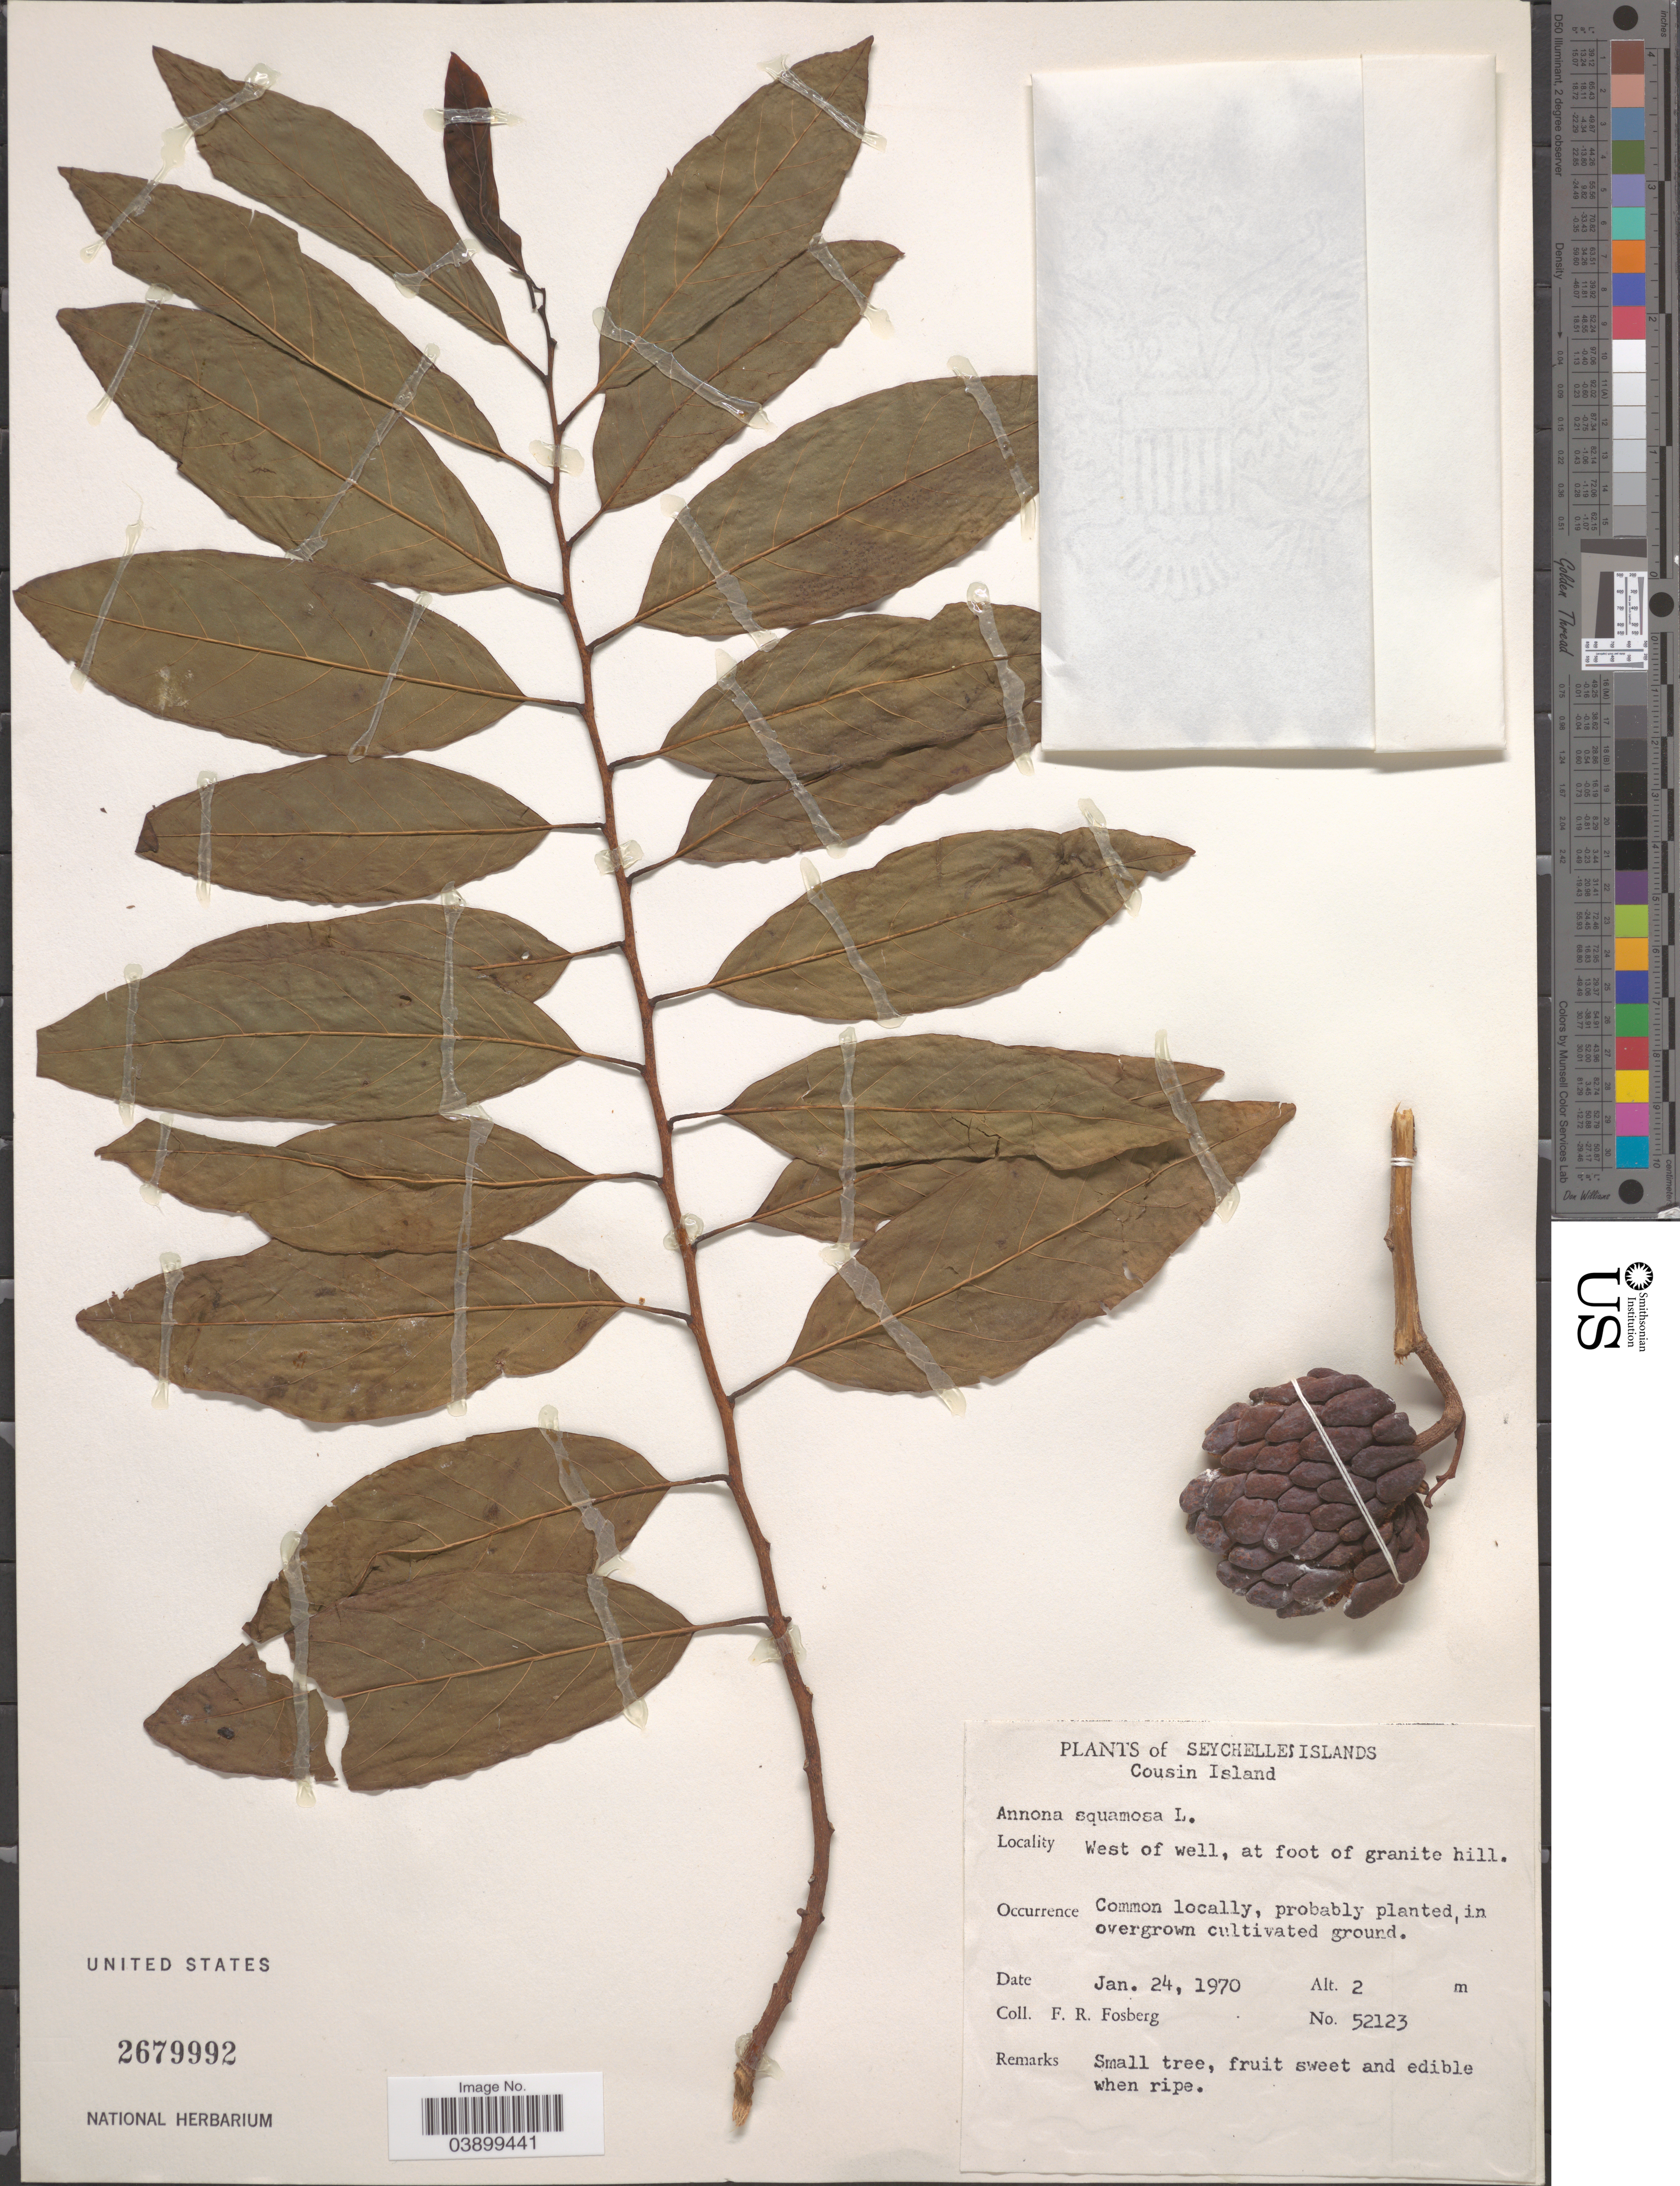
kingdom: Plantae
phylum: Tracheophyta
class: Magnoliopsida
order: Magnoliales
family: Annonaceae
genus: Annona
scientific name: Annona squamosa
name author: L.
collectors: F. R. Fosberg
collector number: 52123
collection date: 1970-01-24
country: Seychelles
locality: Seychelles Islands. Cousin Island. West of well, at foot of granite hill.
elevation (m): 2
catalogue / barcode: US 2679992